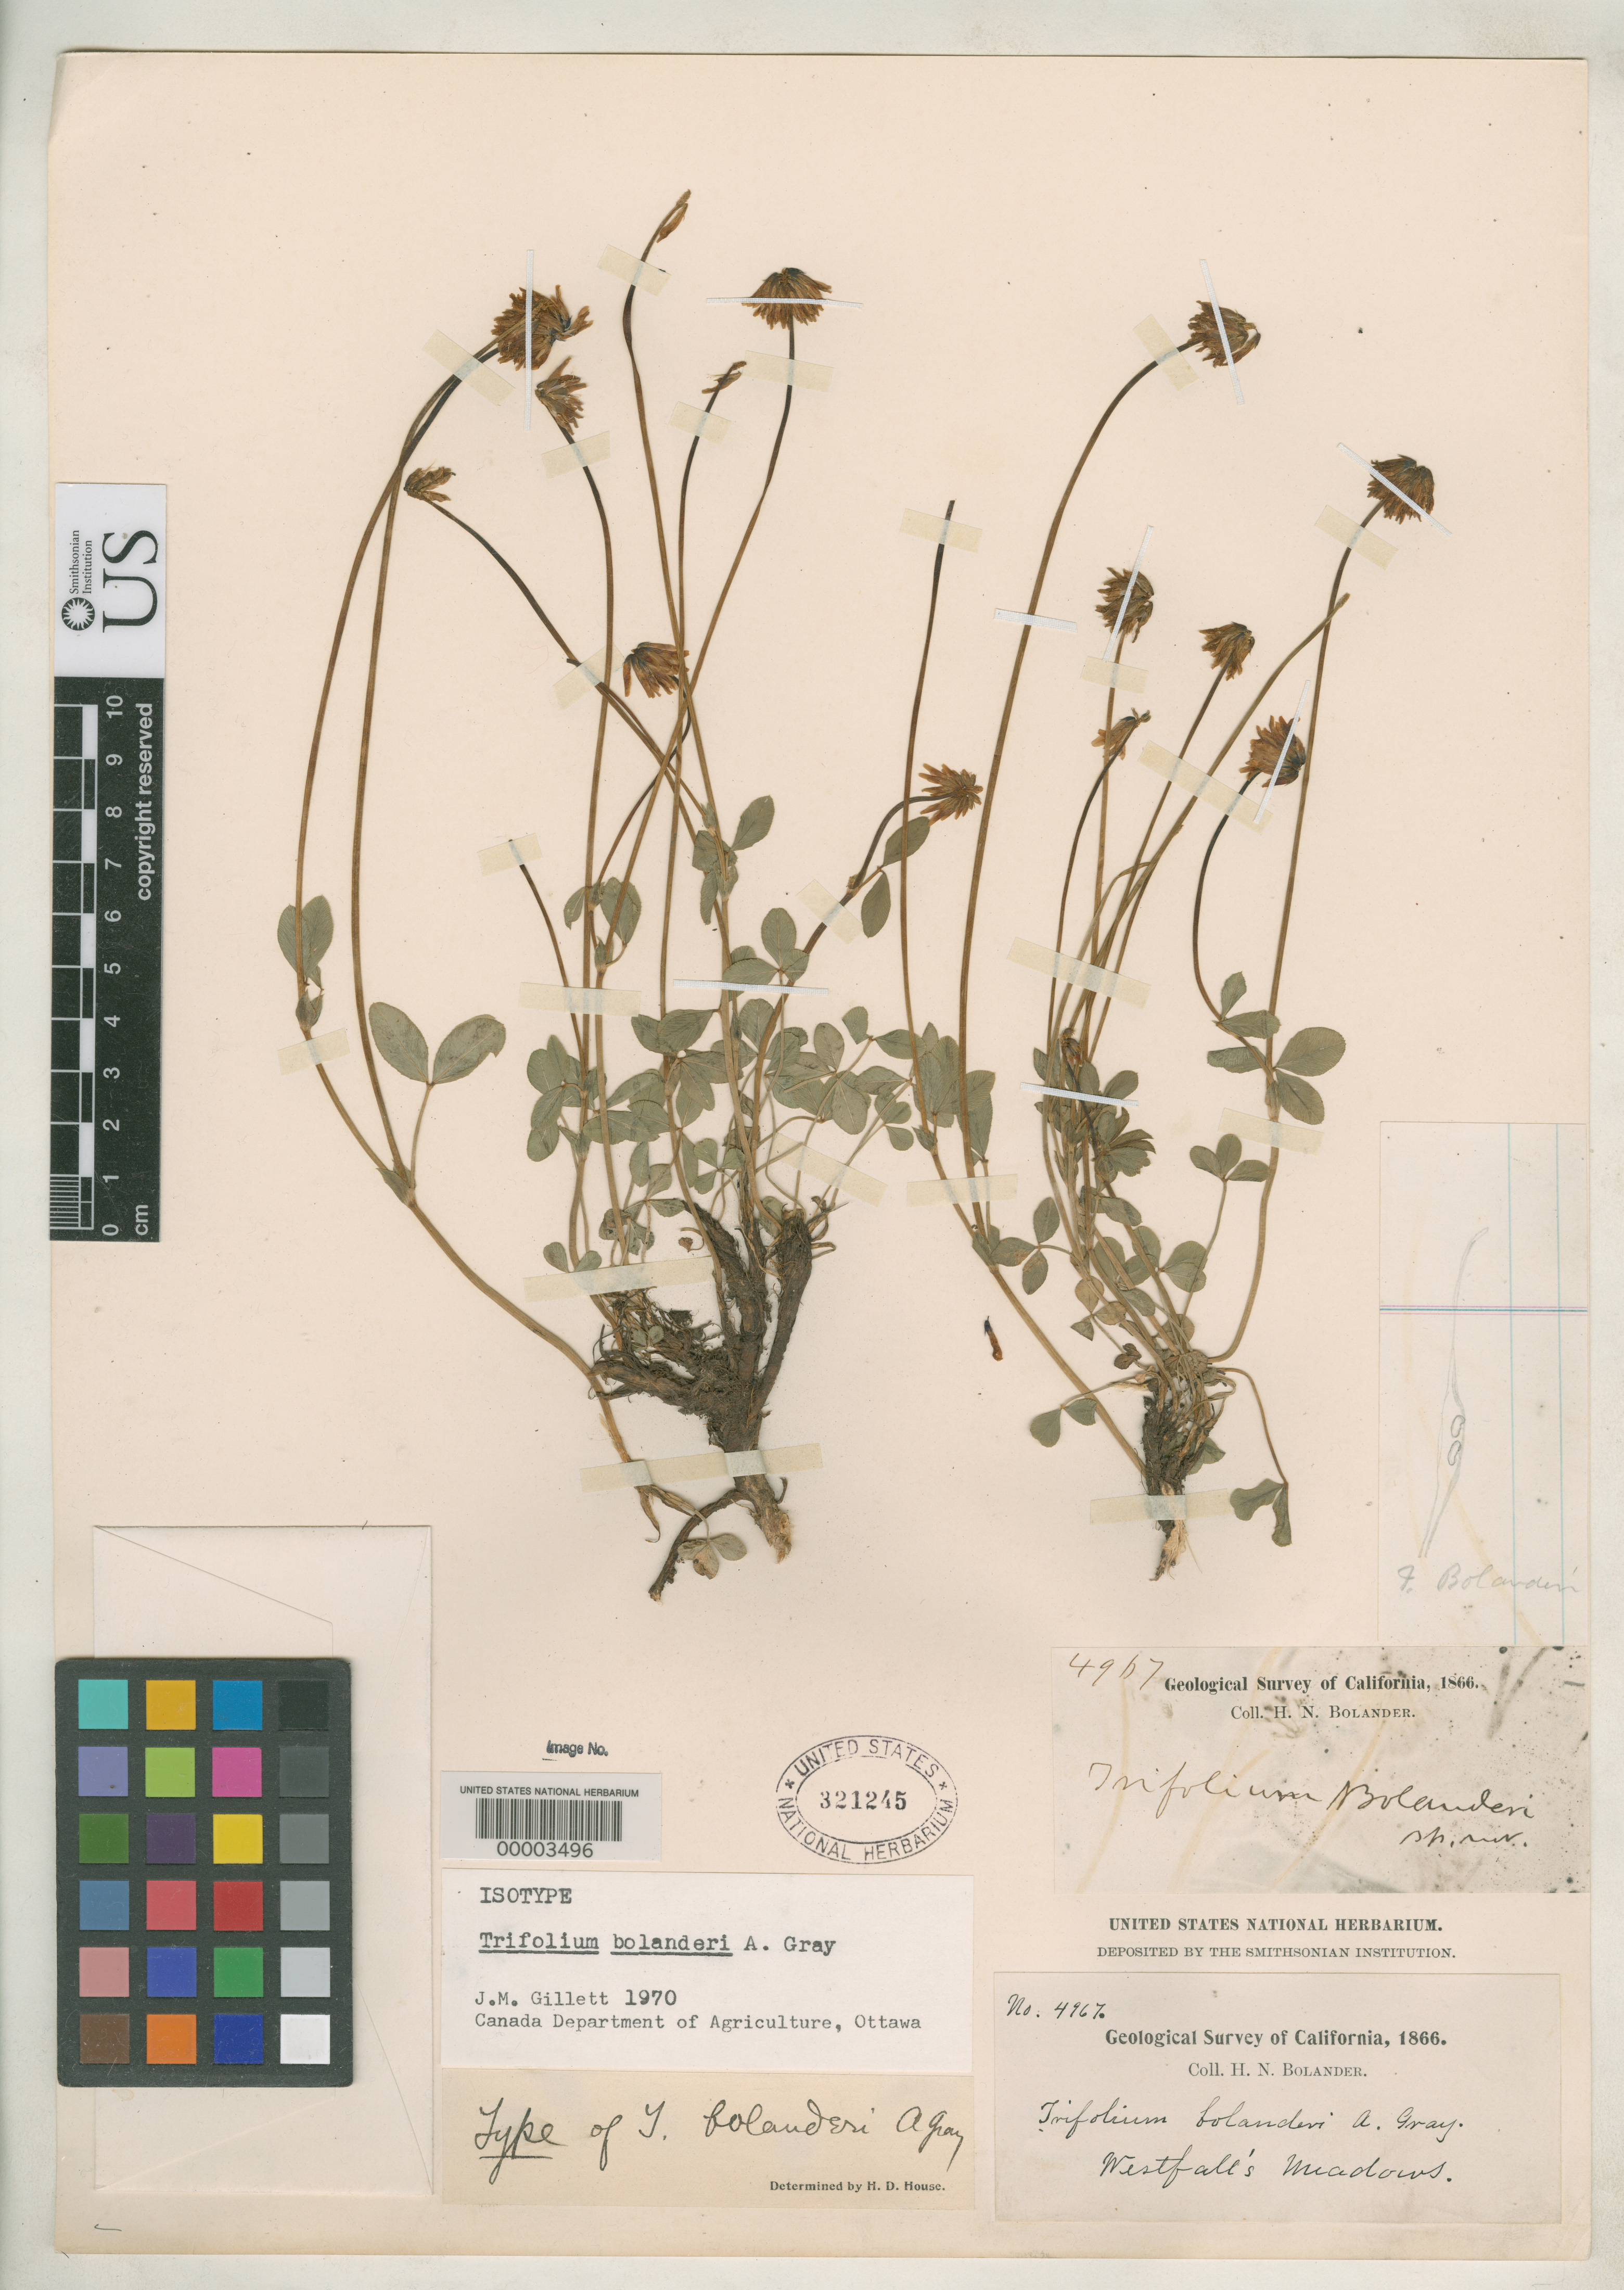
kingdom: Plantae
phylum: Tracheophyta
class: Magnoliopsida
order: Fabales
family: Fabaceae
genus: Trifolium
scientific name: Trifolium bolanderi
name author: A. Gray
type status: Isotype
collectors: H. Bolander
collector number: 4967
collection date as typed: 1866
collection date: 1866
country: United States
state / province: California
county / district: Mariposa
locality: Westfall's Meadows. [Westfall Meadows ?]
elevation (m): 244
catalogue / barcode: US 321245